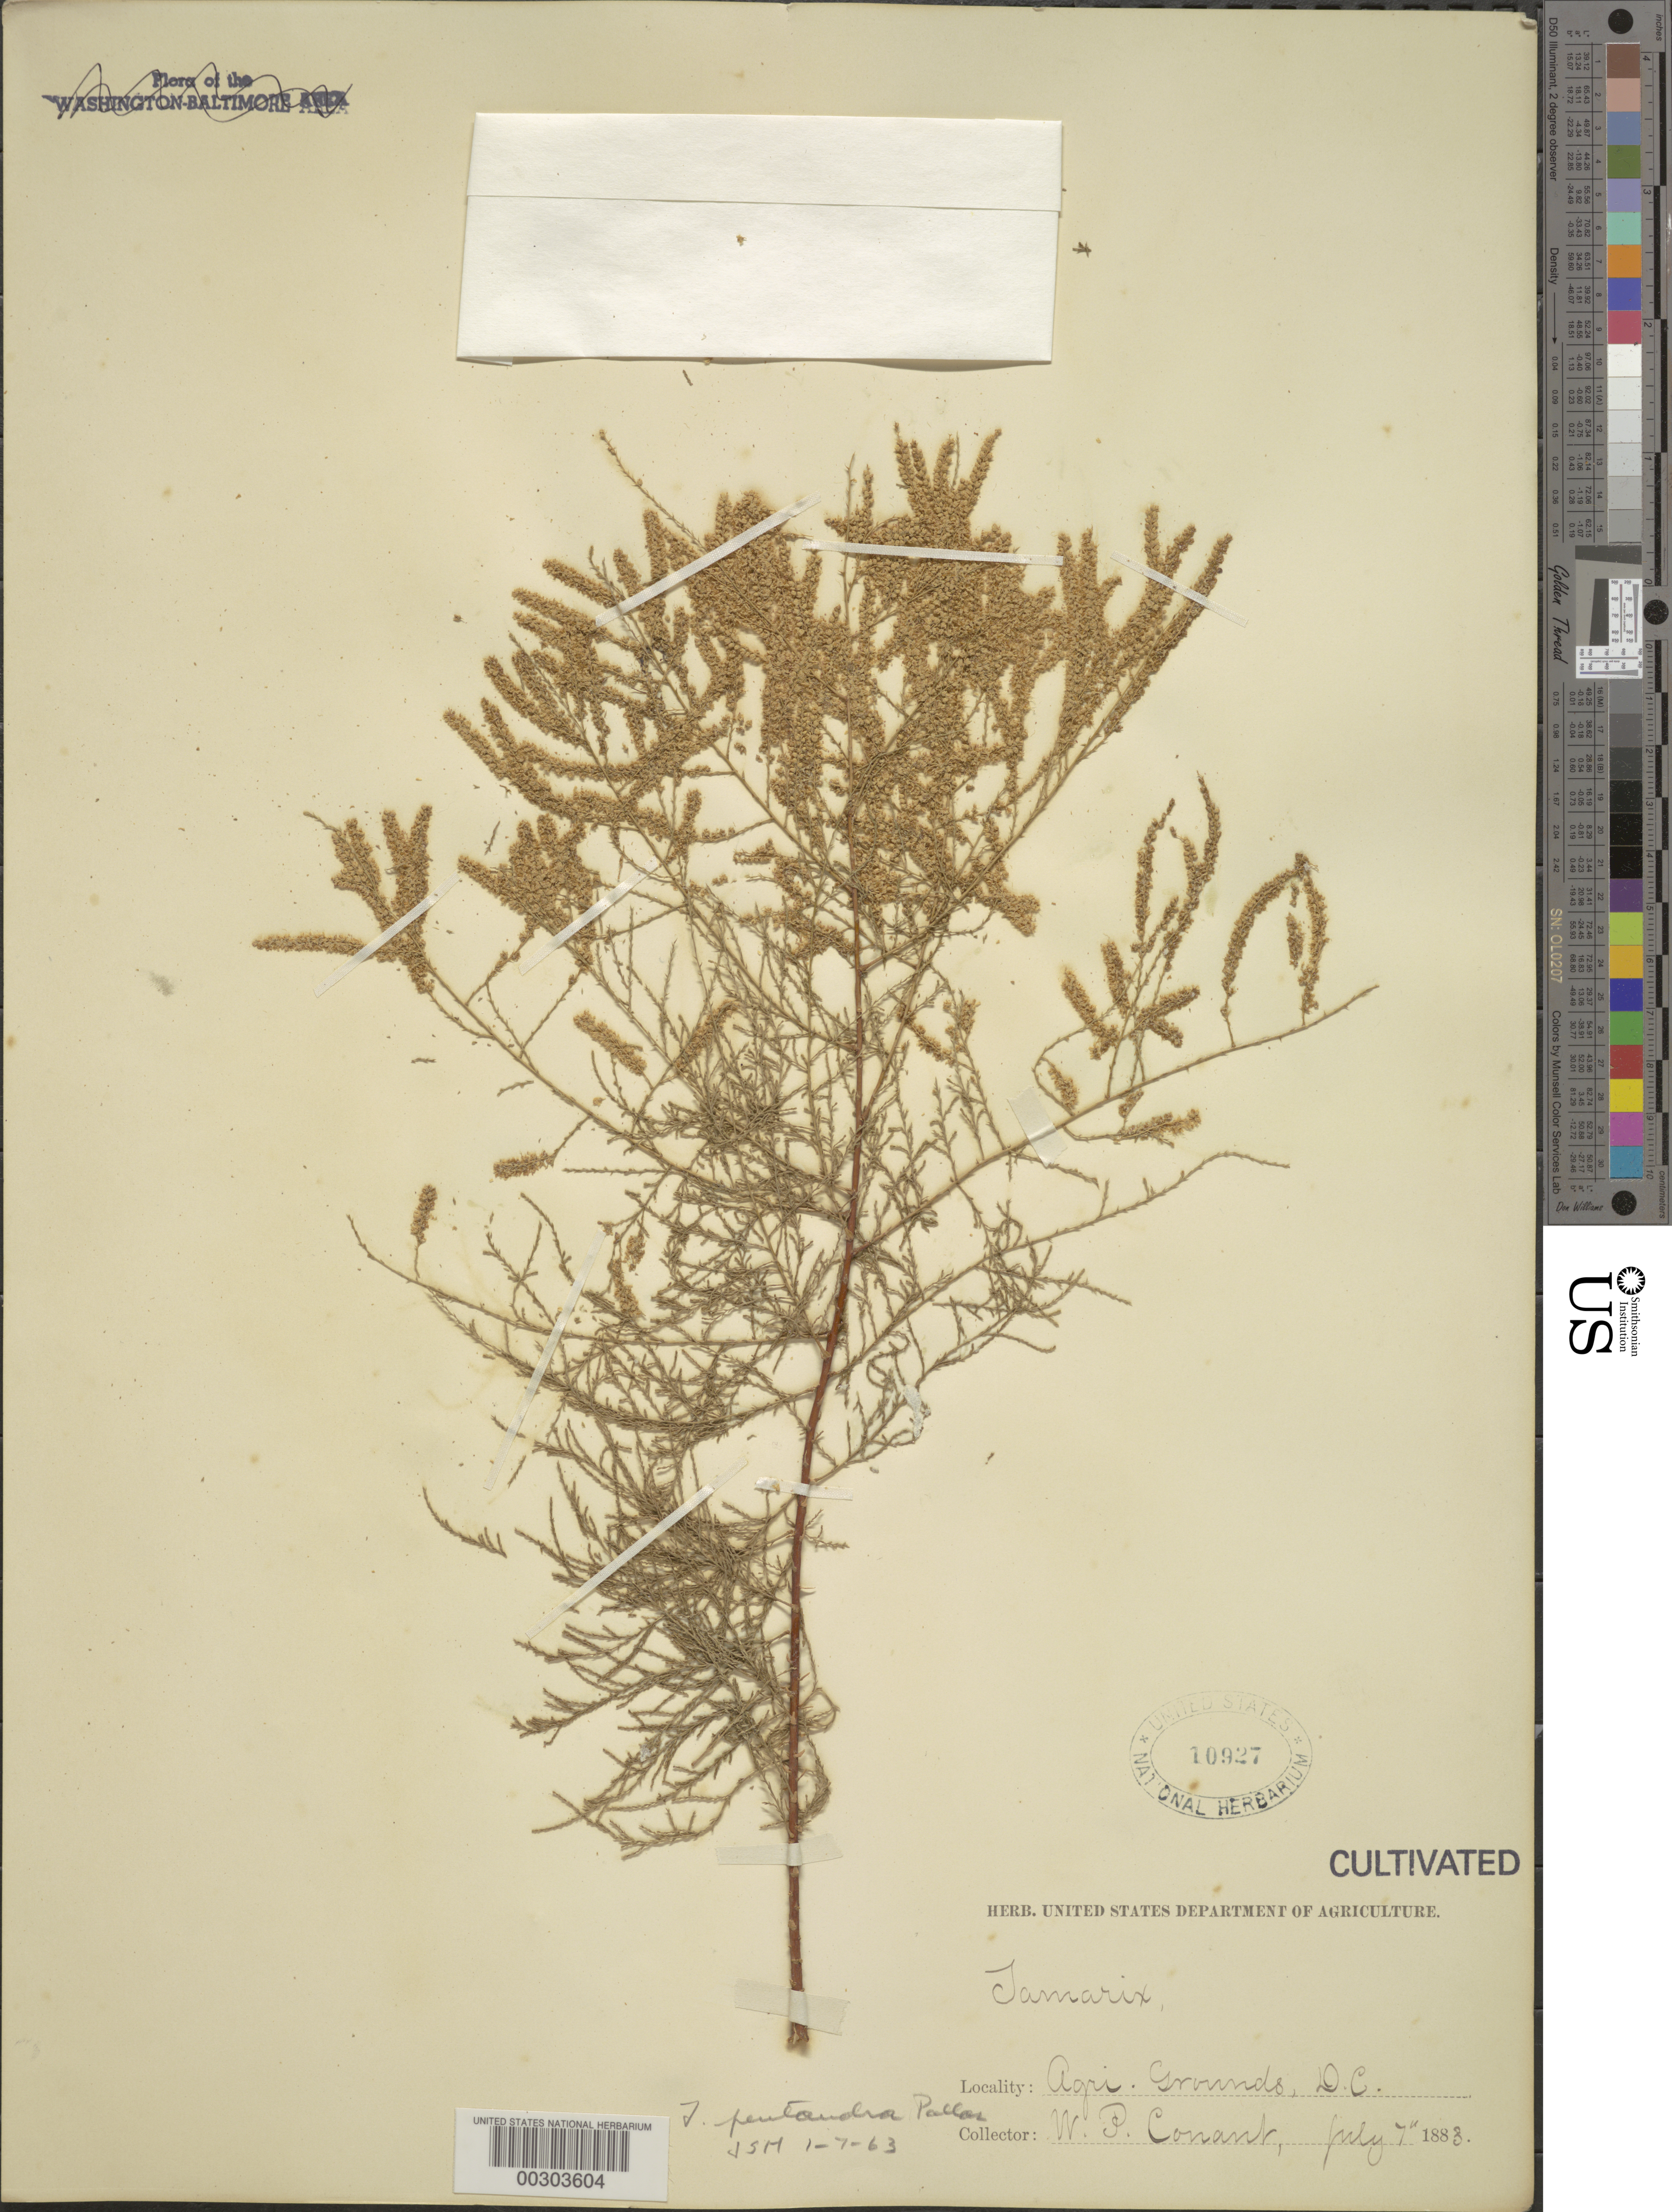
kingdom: Plantae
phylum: Tracheophyta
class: Magnoliopsida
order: Caryophyllales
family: Tamaricaceae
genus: Tamarix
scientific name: Tamarix pentandra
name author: Pall.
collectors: W. P. Conant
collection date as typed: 07 Jul 1883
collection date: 1883-07-07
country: United States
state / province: District of Columbia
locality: Department of Agriculture grounds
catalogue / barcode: US 10927